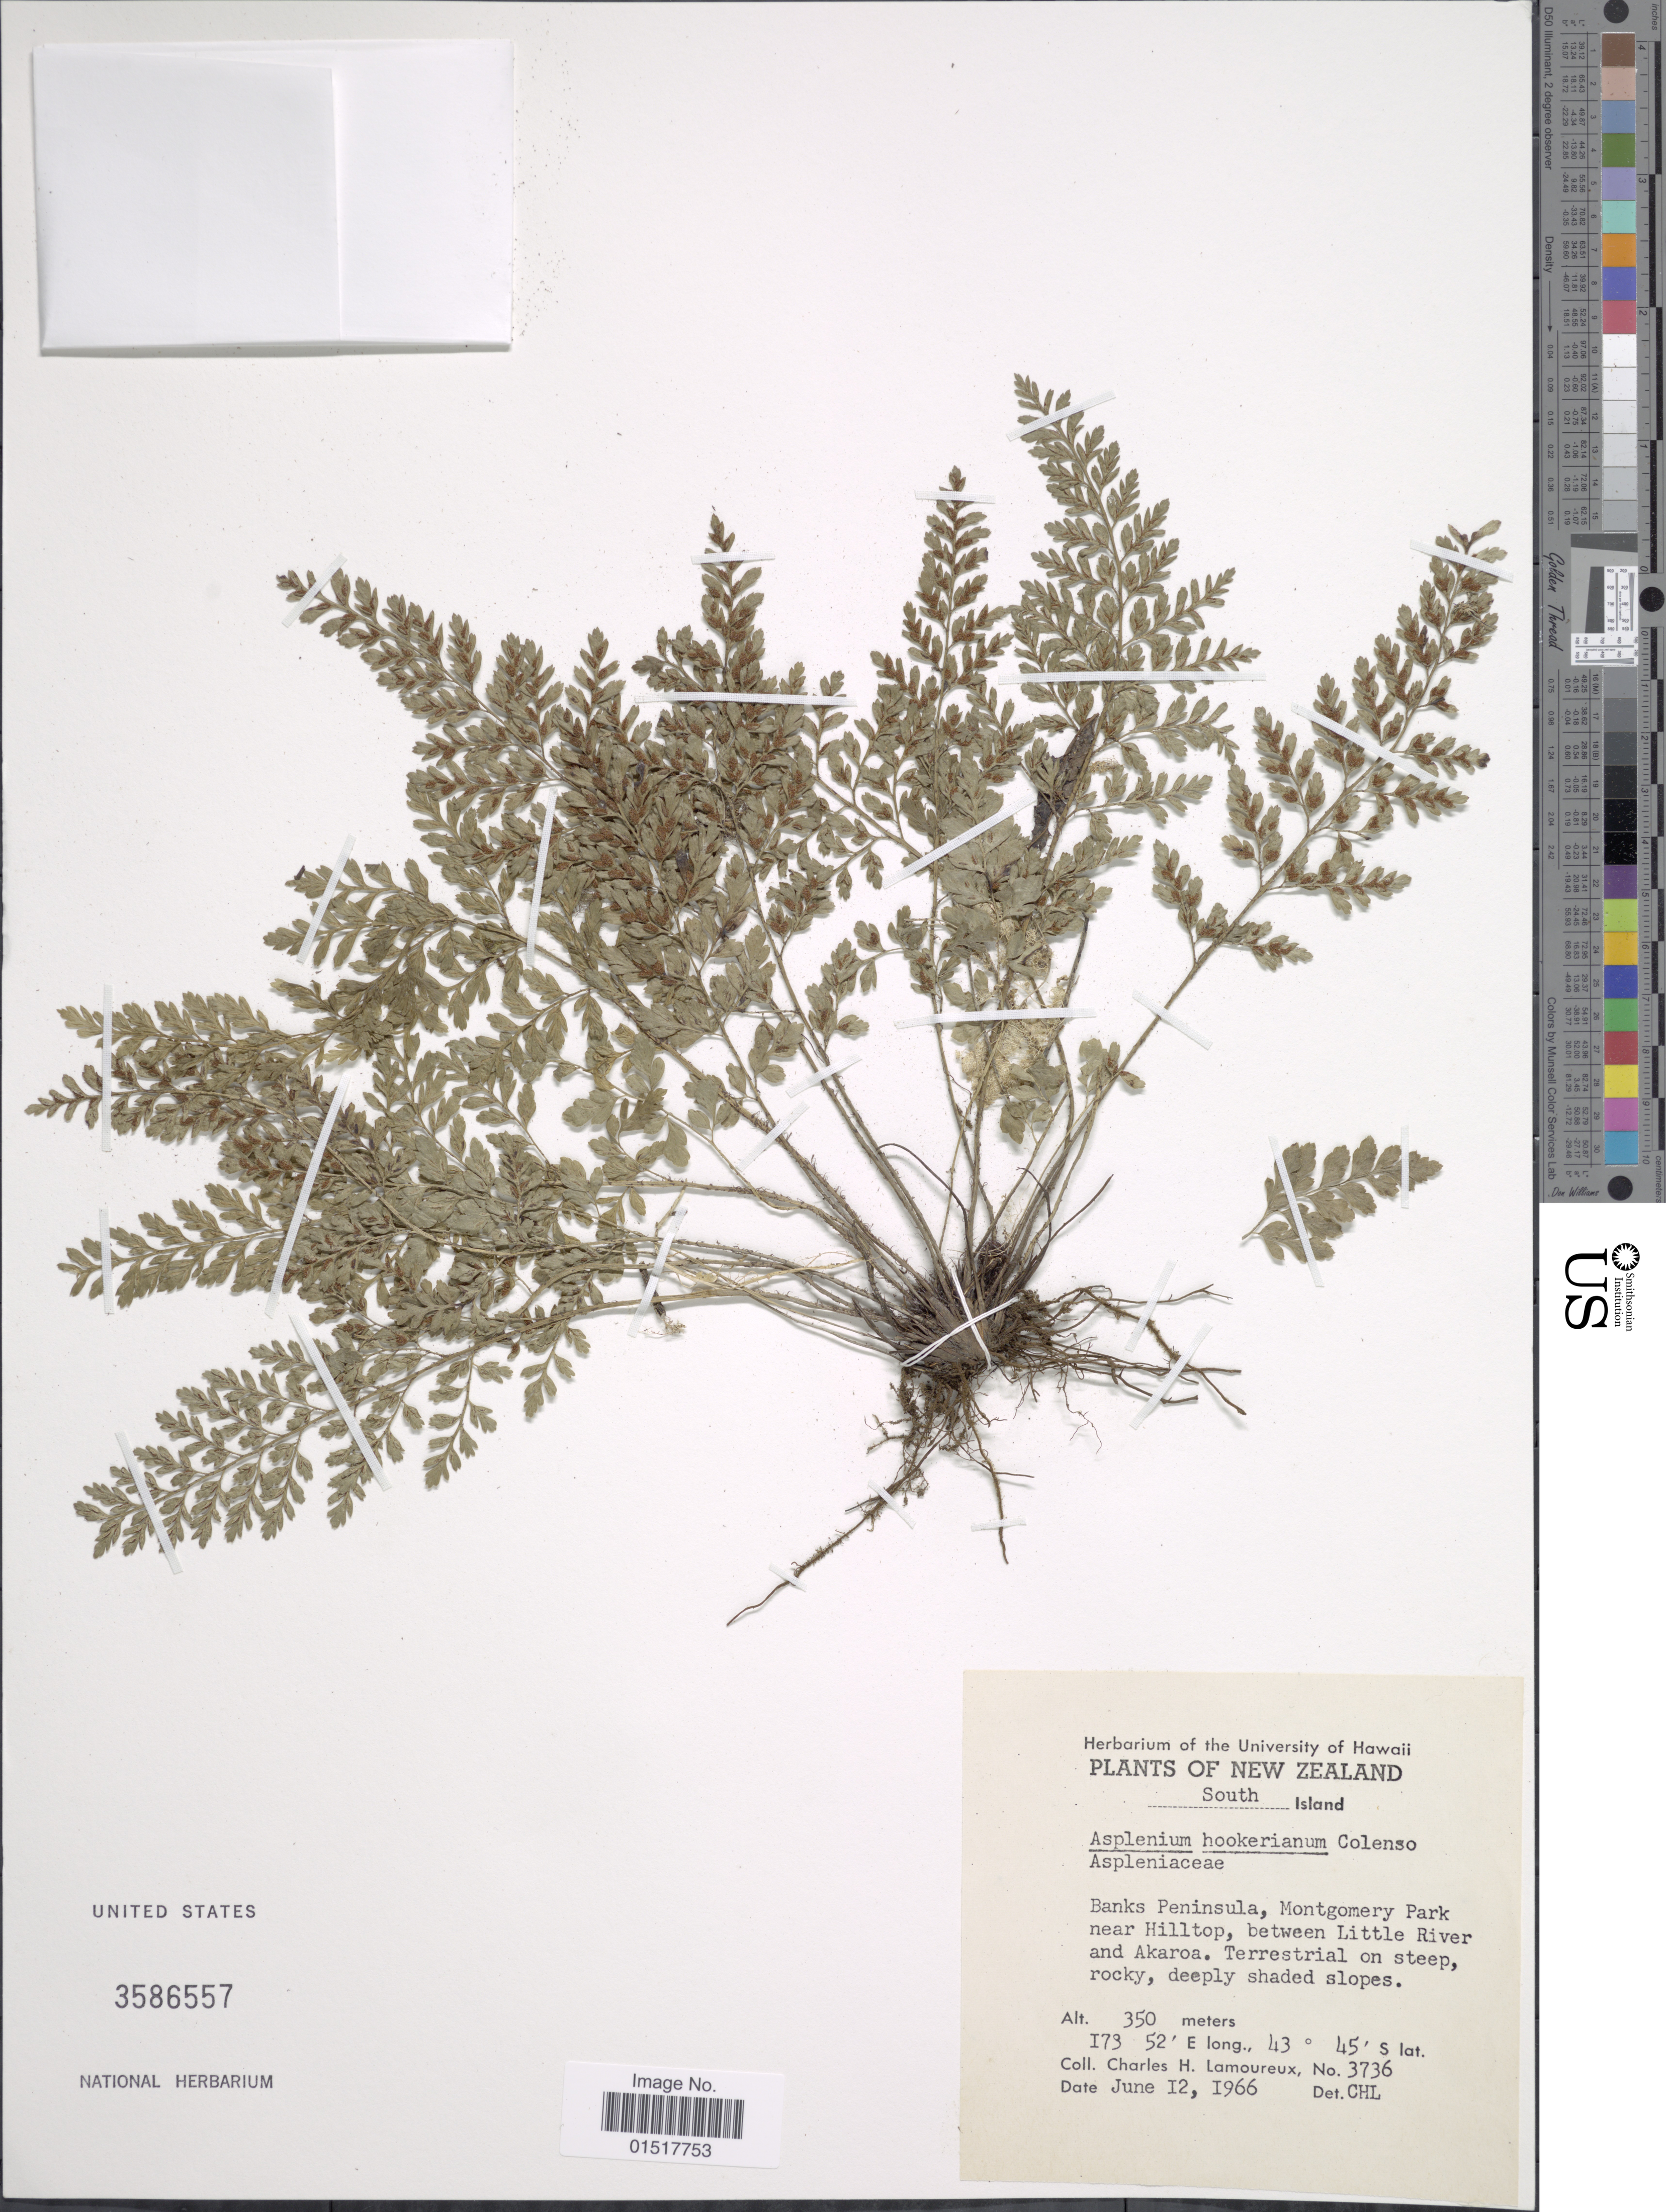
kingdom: Plantae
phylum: Tracheophyta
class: Polypodiopsida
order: Polypodiales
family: Aspleniaceae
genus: Asplenium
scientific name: Asplenium hookerianum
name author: Colenso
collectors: C. H. Lamoureux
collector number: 3736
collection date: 1966-06-12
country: New Zealand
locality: South Island. Banks Peninsula, Montgomery Park near Hilltop, between Little River and Akaroa.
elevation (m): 350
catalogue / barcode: US 3586557